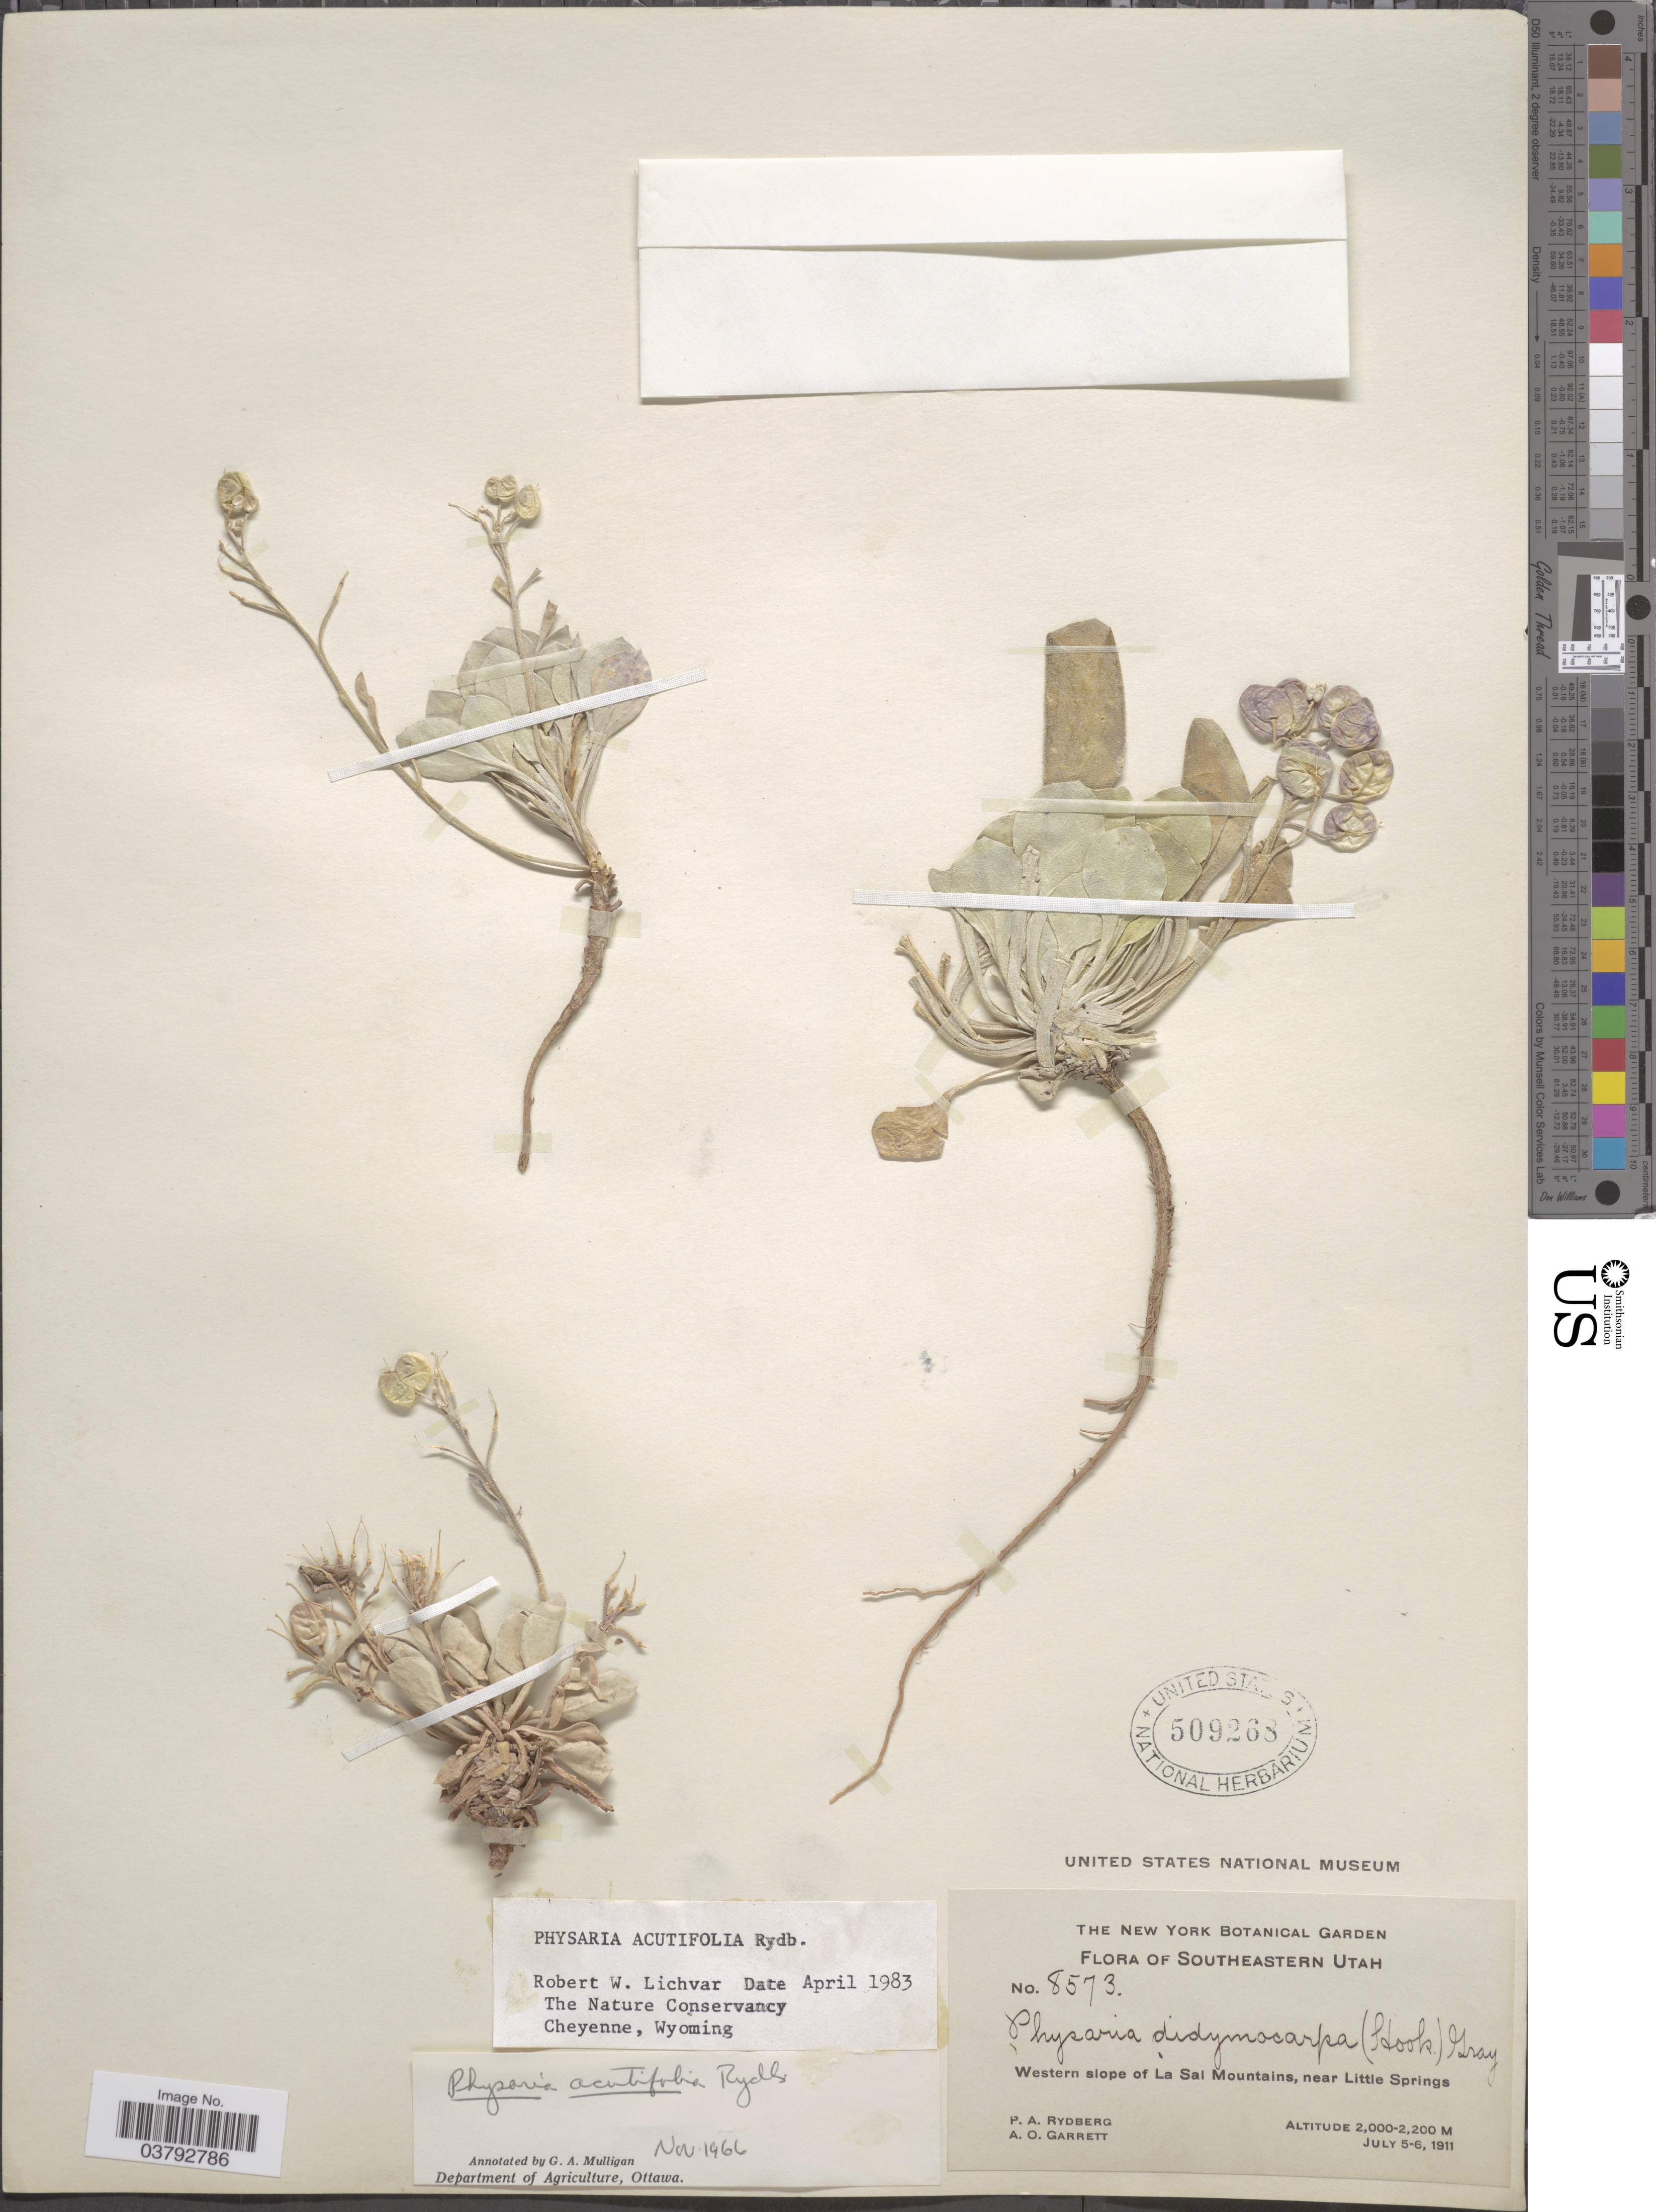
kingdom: Plantae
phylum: Tracheophyta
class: Magnoliopsida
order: Brassicales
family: Brassicaceae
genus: Physaria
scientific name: Physaria acutifolia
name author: Rydb.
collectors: P. A. Rydberg & A. O. Garrett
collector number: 8573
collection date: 1911-07-05/1911-07-06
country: United States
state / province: Utah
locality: Southeastern Utah. Western slope of La Sai Mountains, near Little Springs.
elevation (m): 2000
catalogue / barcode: US 509268